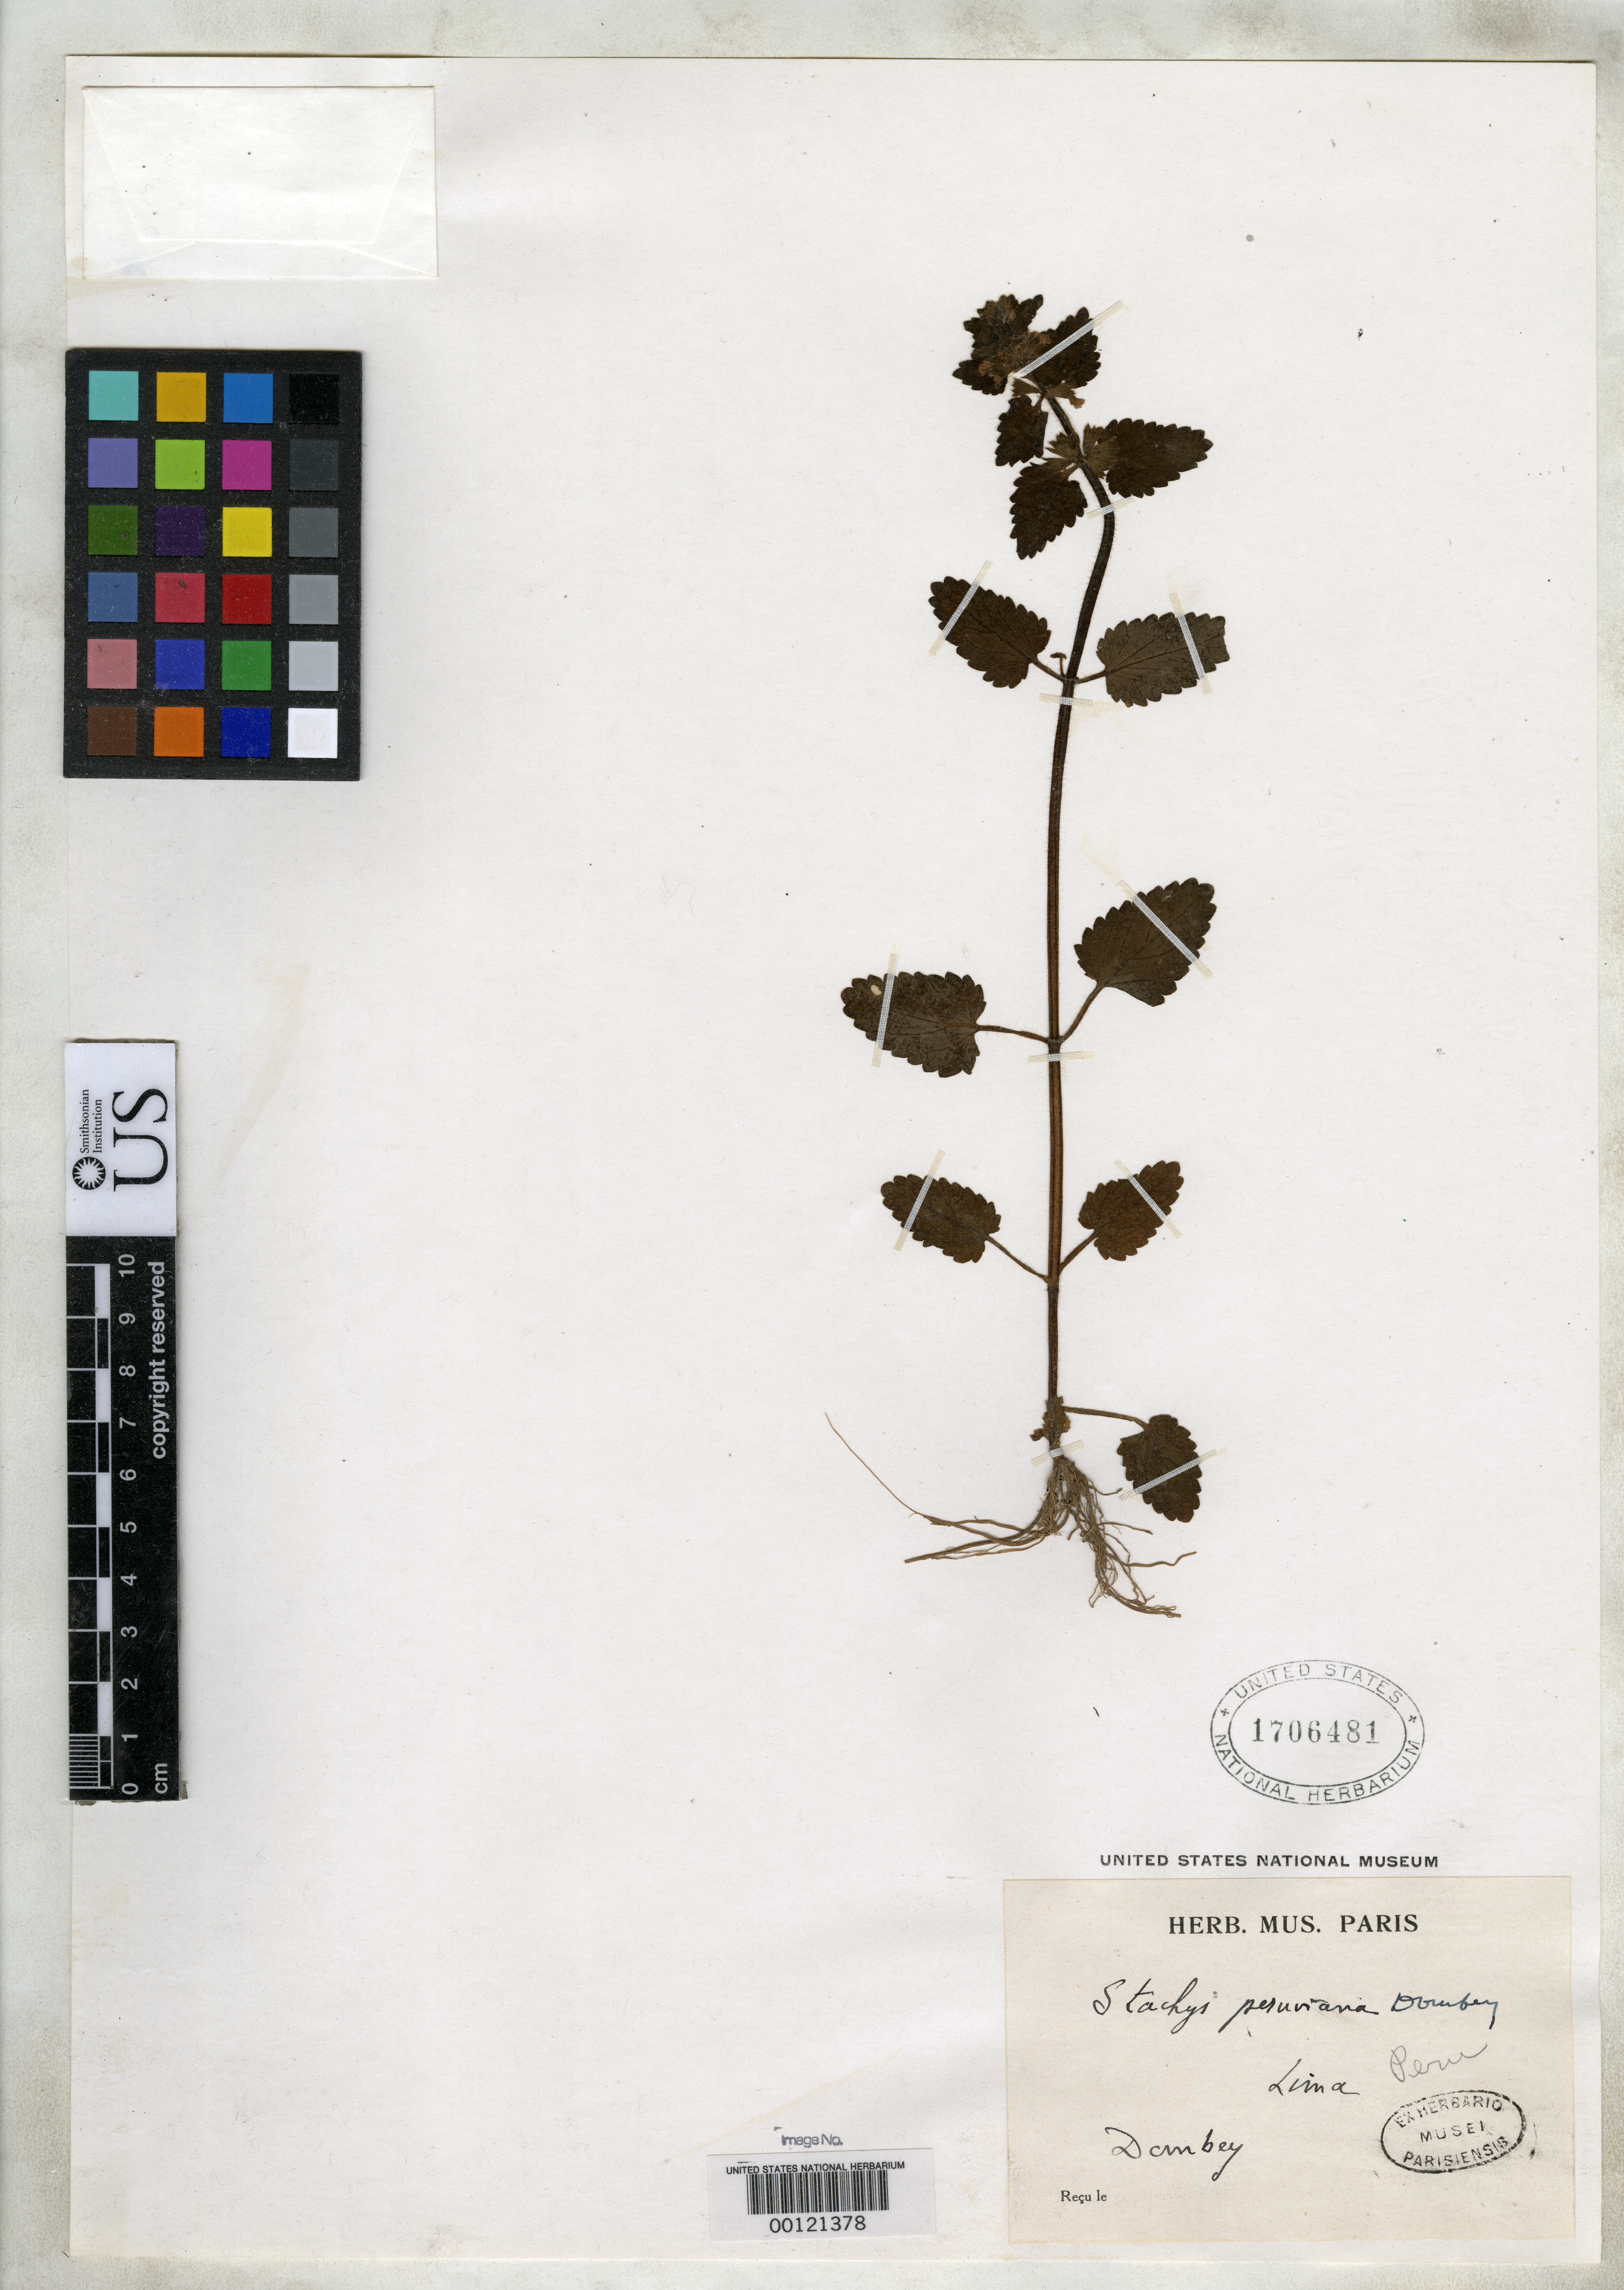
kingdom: Plantae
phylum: Tracheophyta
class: Magnoliopsida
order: Lamiales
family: Lamiaceae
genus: Stachys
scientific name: Stachys peruviana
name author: Dombey in Benth.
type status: Isotype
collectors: J. Dombey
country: Peru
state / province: Lima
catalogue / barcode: US 1706481